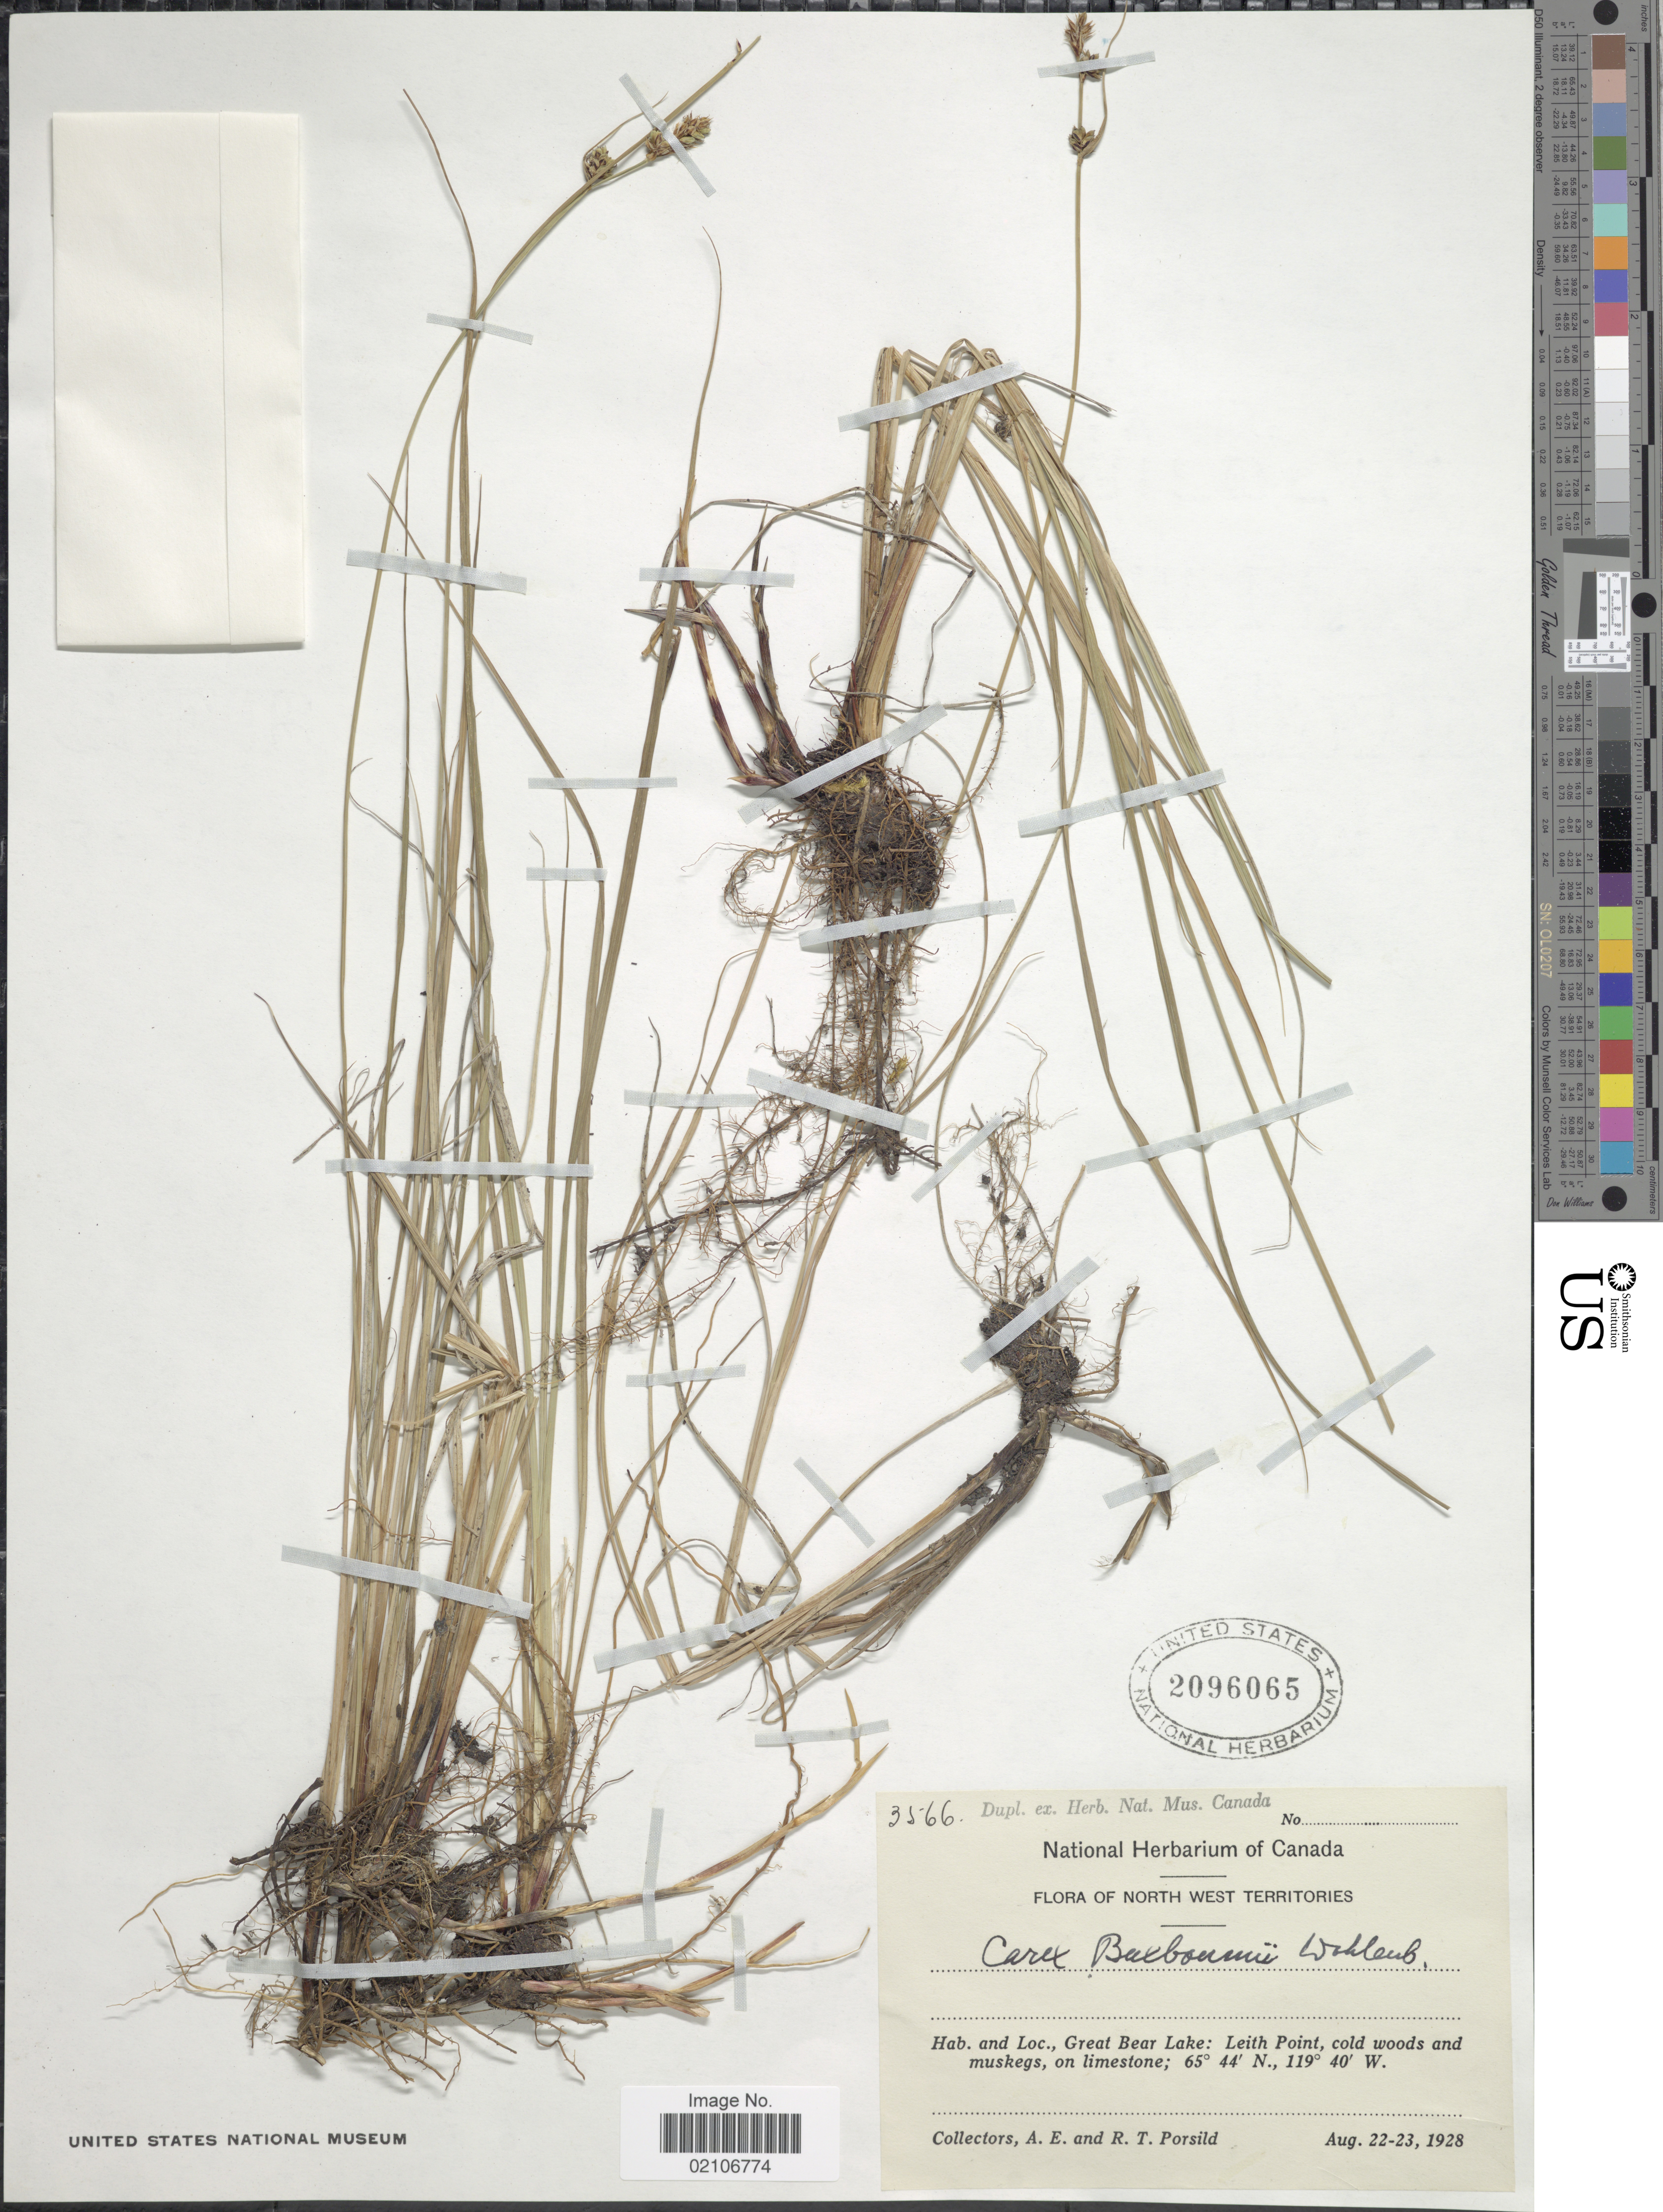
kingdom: Plantae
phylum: Tracheophyta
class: Liliopsida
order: Poales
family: Cyperaceae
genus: Carex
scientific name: Carex buxbaumii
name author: Wahlenb.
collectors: A. E. Porsild & R. T. Porsild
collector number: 3566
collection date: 1928-08-22/1928-08-23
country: Canada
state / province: Northwest Territories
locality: North West Territories, Great Bear Lake: Leith Point, cold woods and muskegs, on limestone.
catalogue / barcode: US 2096065